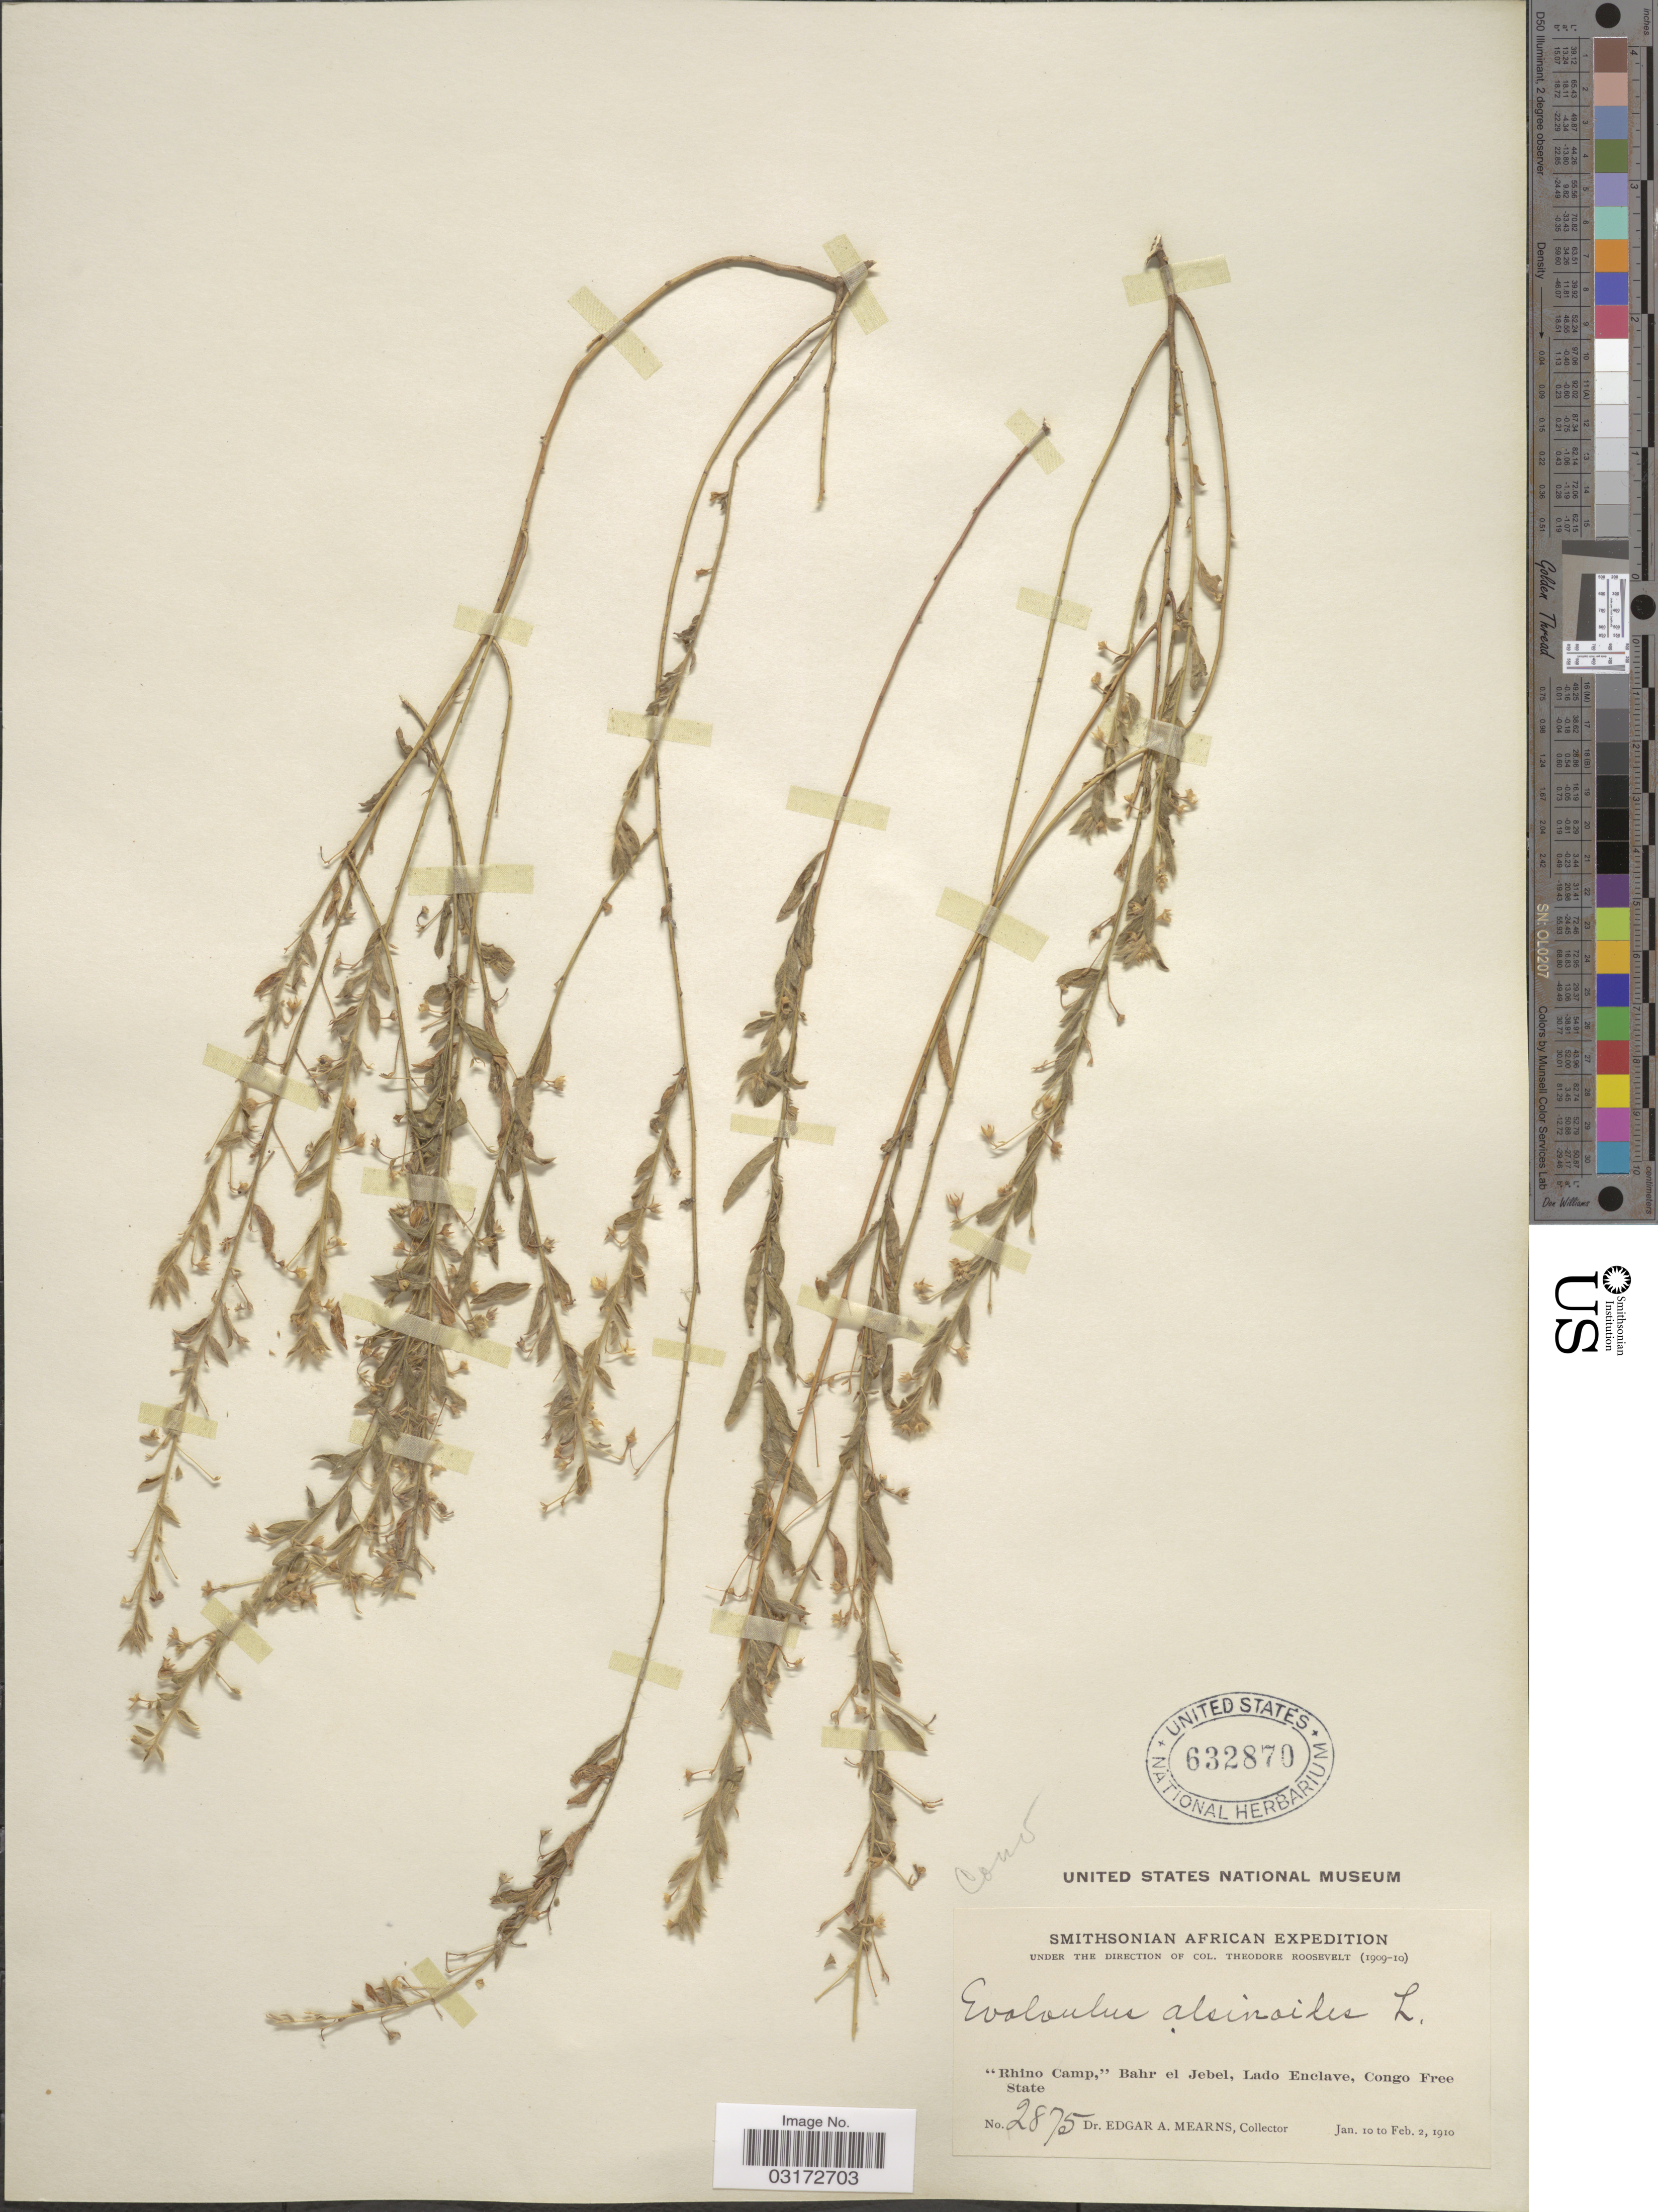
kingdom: Plantae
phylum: Tracheophyta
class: Magnoliopsida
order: Solanales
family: Convolvulaceae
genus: Evolvulus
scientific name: Evolvulus alsinoides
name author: (L.) L.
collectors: E. A. Mearns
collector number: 2875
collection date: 1910-01-10/1910-02-02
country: Congo, Democratic Republic of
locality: Rhino Camp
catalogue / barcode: US 632870